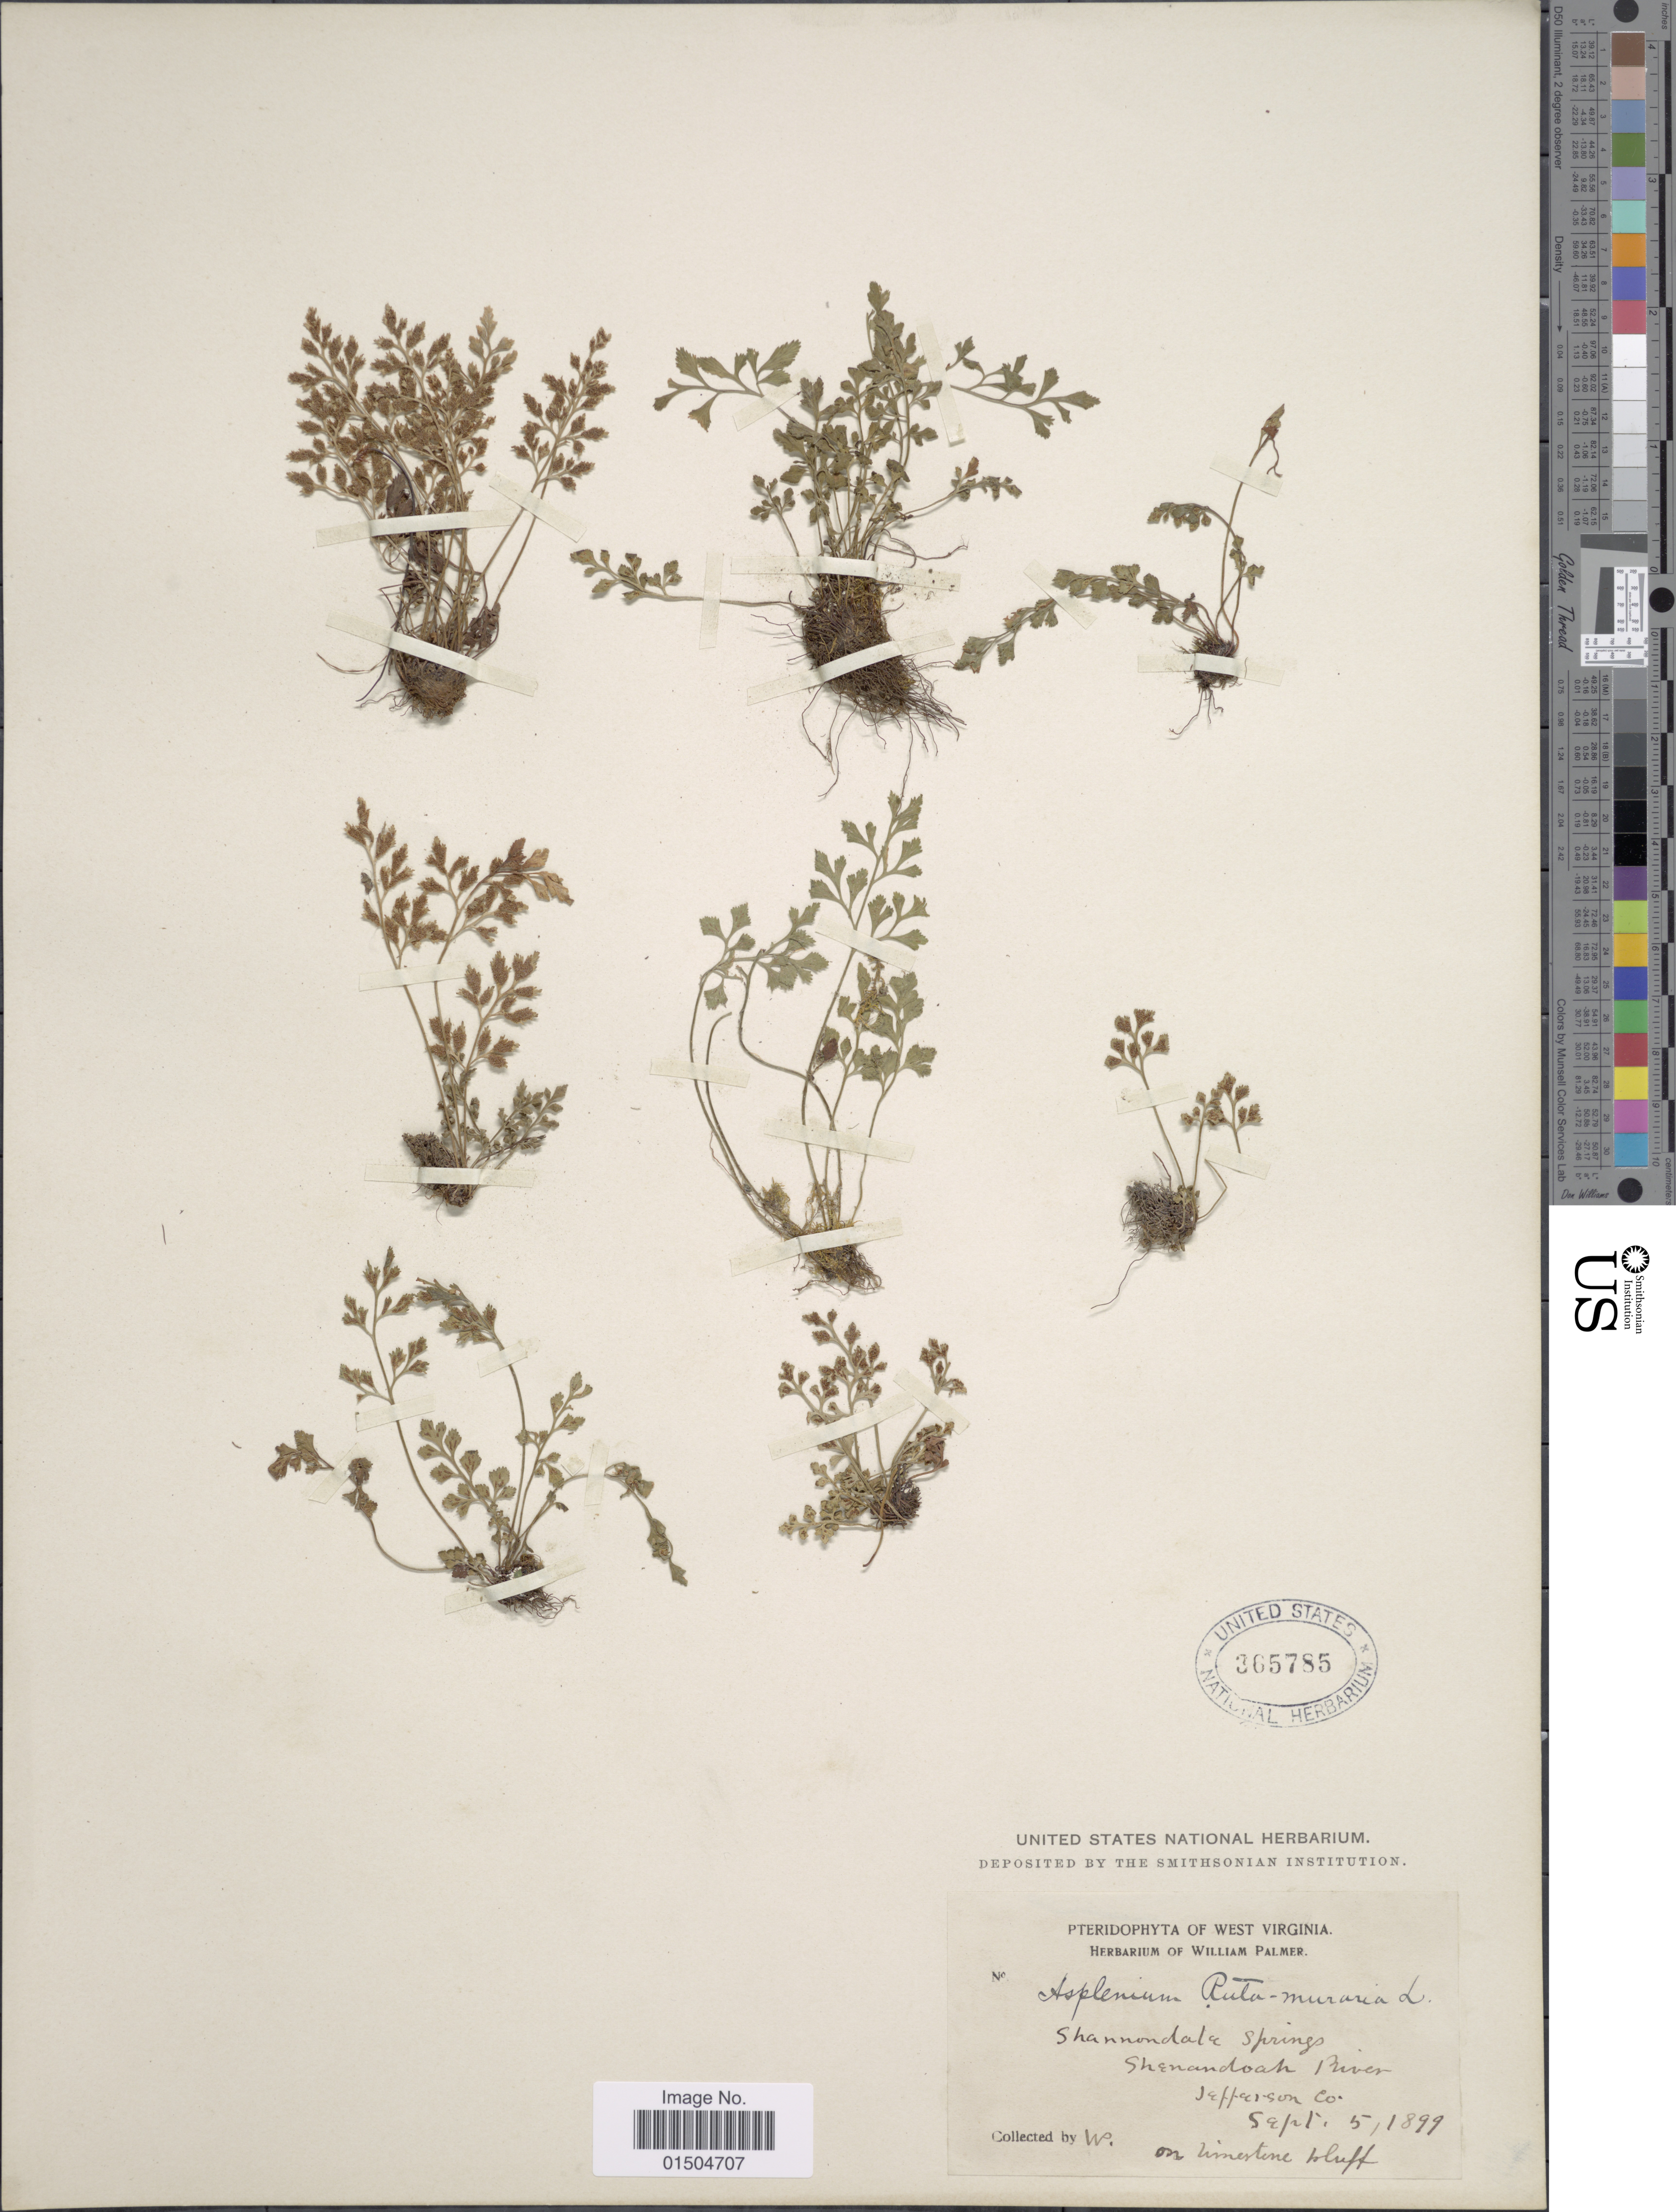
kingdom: Plantae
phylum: Tracheophyta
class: Polypodiopsida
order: Polypodiales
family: Aspleniaceae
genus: Asplenium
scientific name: Asplenium ruta-muraria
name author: L.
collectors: W. Palmer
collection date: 1899-09-05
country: United States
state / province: West Virginia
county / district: Jefferson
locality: Shannondale Springs, Shenandoah River, Jefferson Co.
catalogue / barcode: US 365785